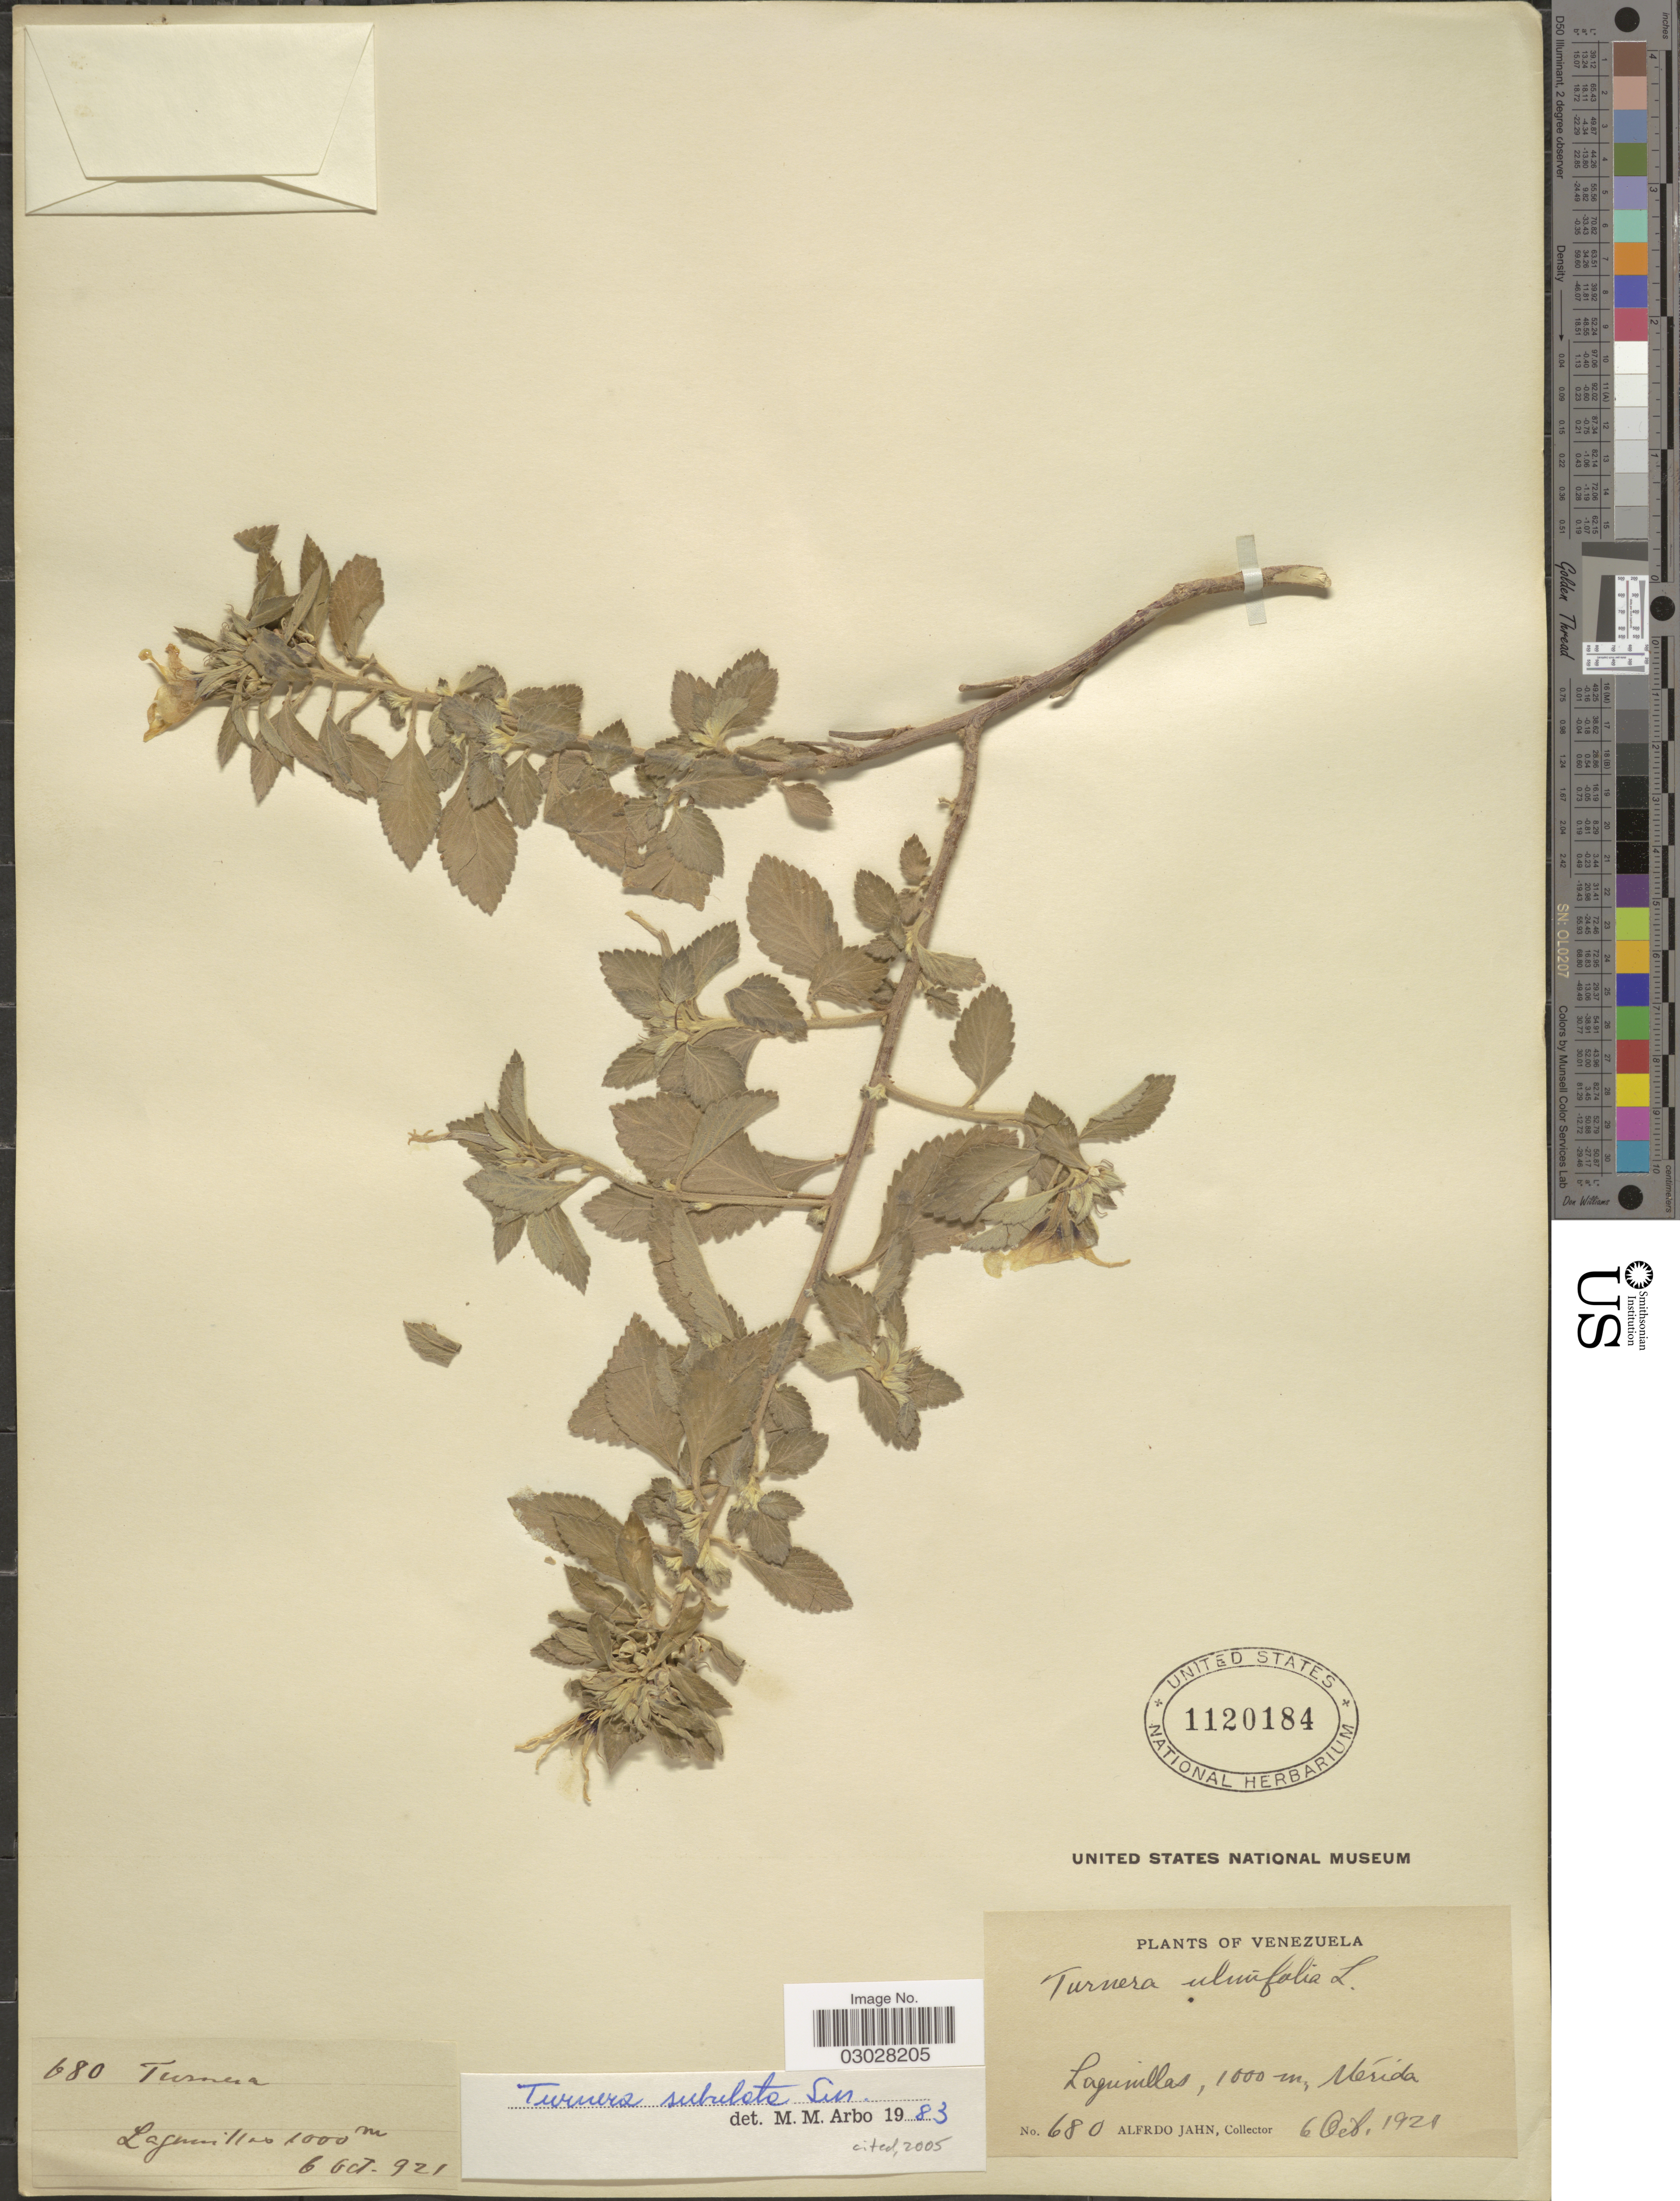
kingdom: Plantae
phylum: Tracheophyta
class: Magnoliopsida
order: Malpighiales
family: Turneraceae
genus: Turnera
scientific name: Turnera subulata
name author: Sm.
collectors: A. Jahn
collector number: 680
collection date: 1921-10-06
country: Venezuela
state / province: Mérida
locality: Lagunillas.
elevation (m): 1000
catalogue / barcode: US 1120184